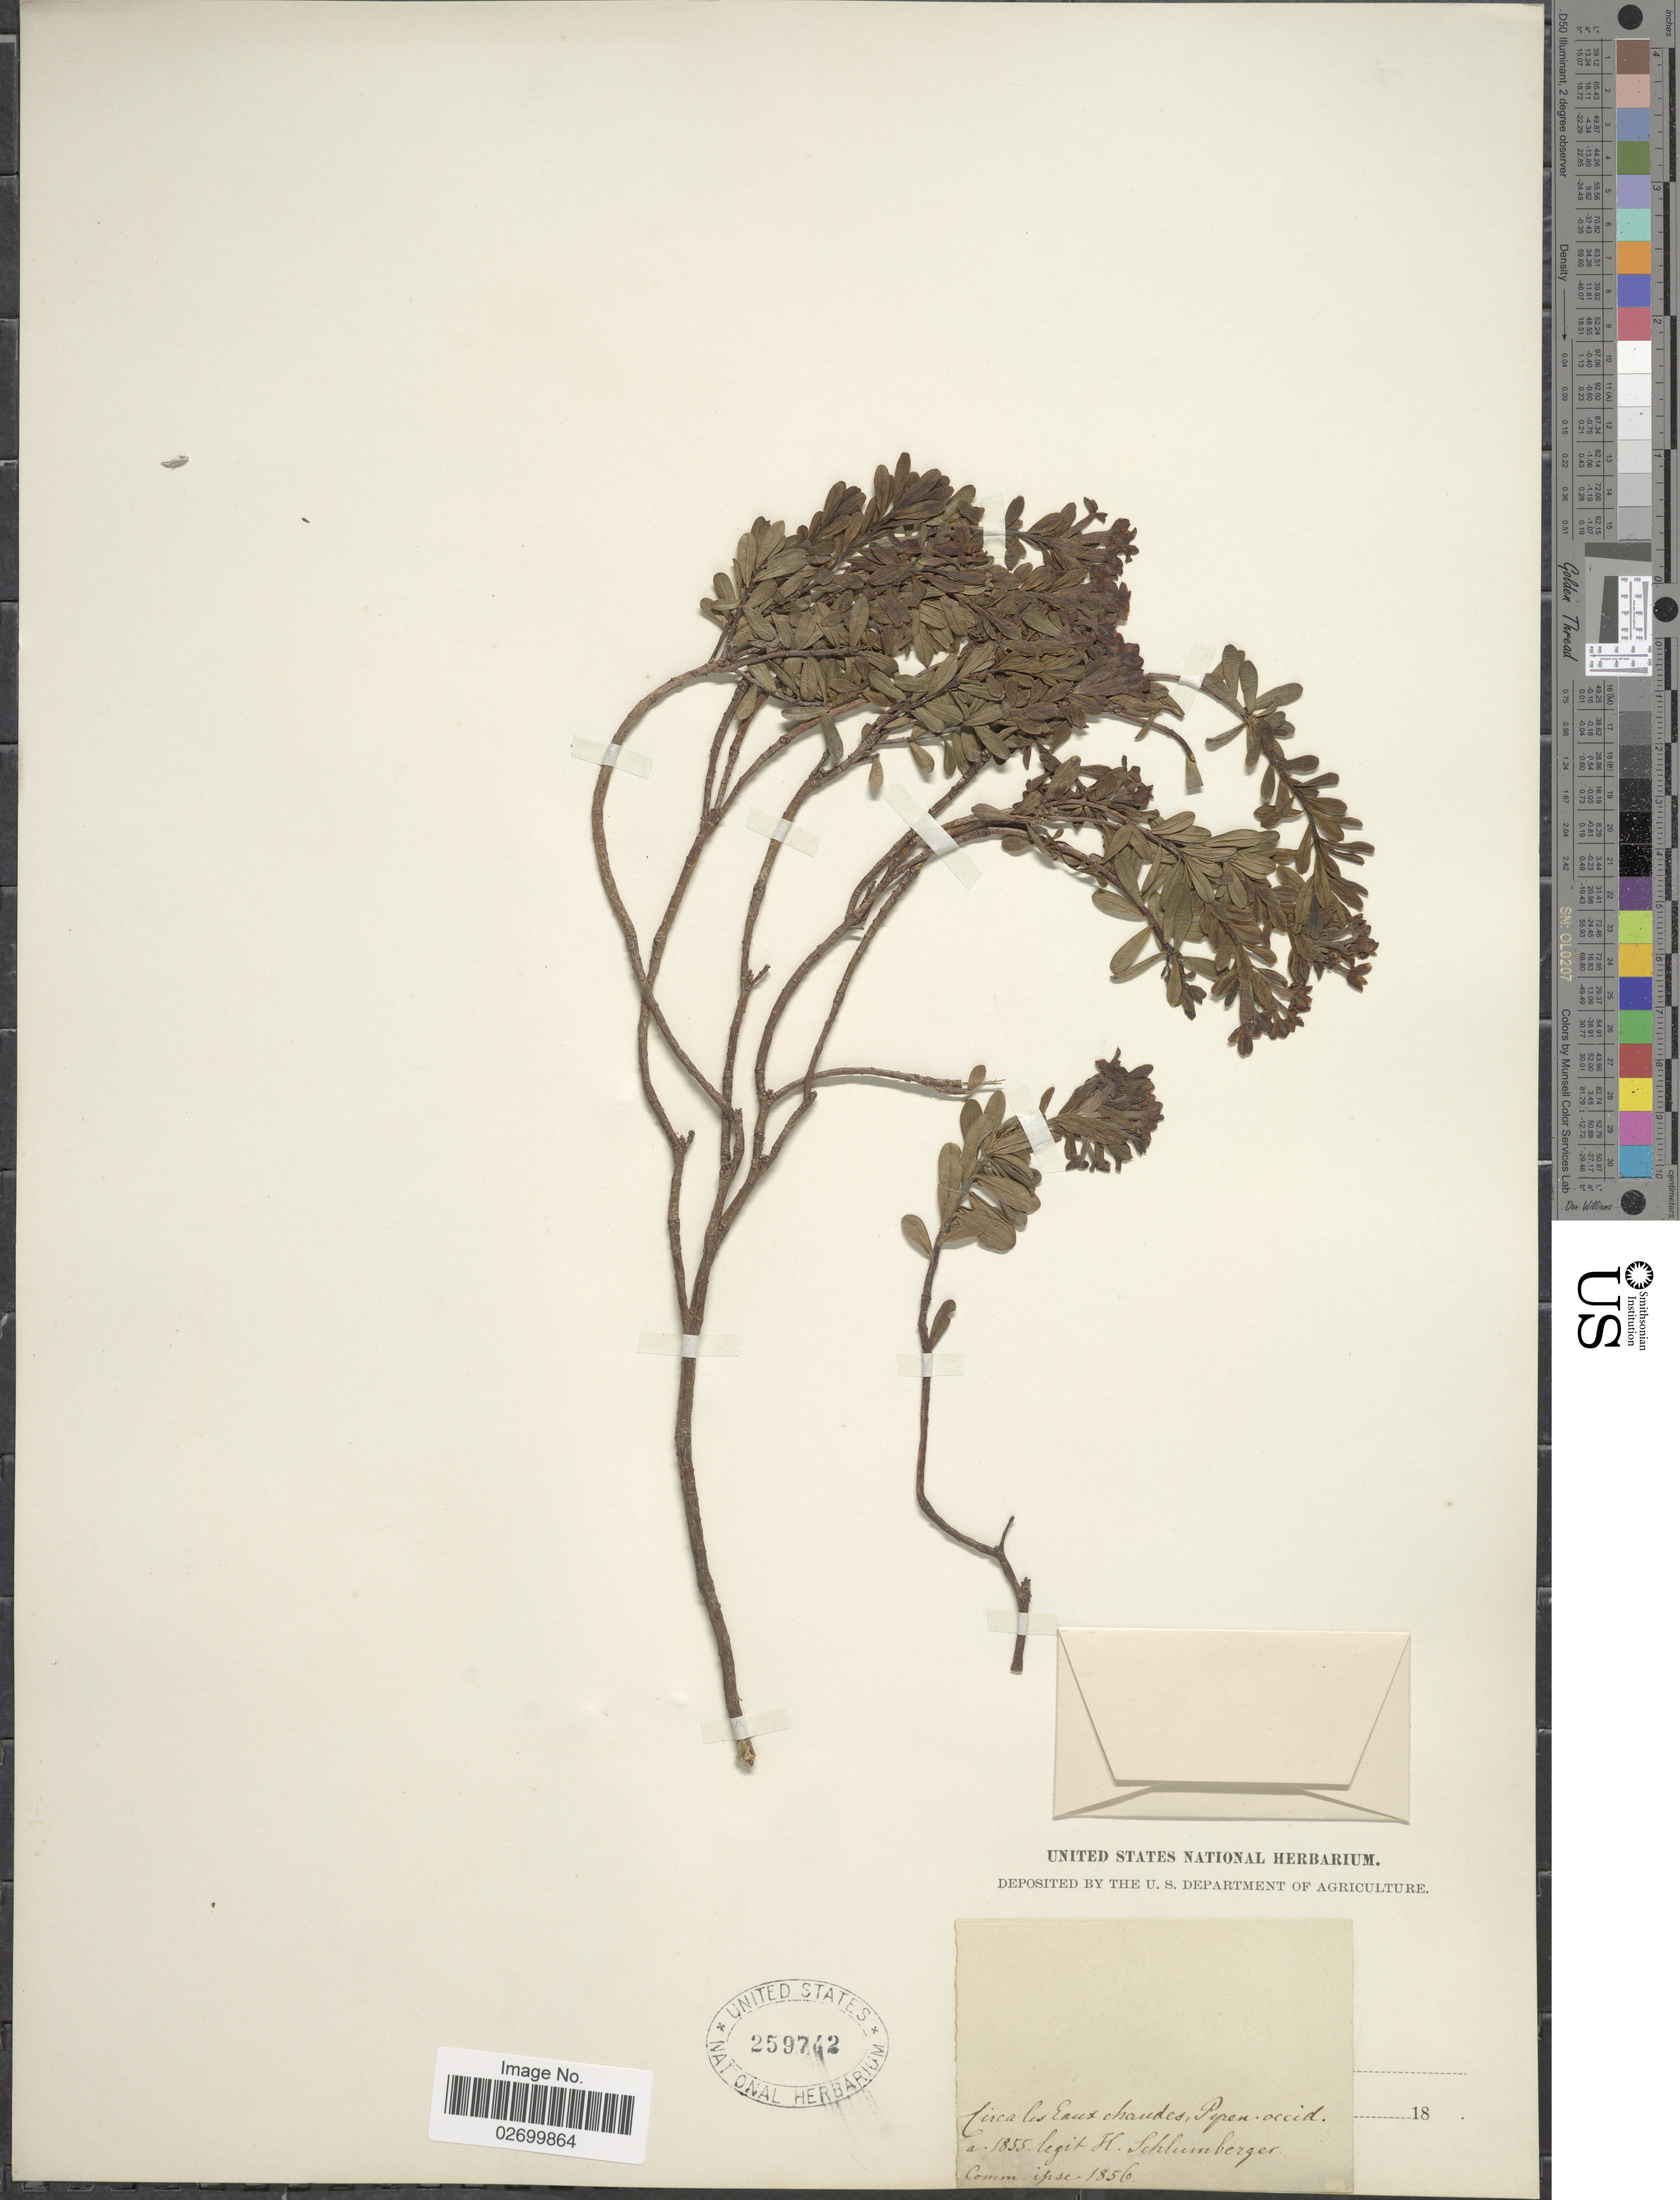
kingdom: Plantae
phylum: Tracheophyta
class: Magnoliopsida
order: Gentianales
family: Rubiaceae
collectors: H. Schlumberger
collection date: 1855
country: France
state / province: Nouvelle-Aquitaine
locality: Circa les Eaux chaudes, Pipen. occid.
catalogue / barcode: US 259742